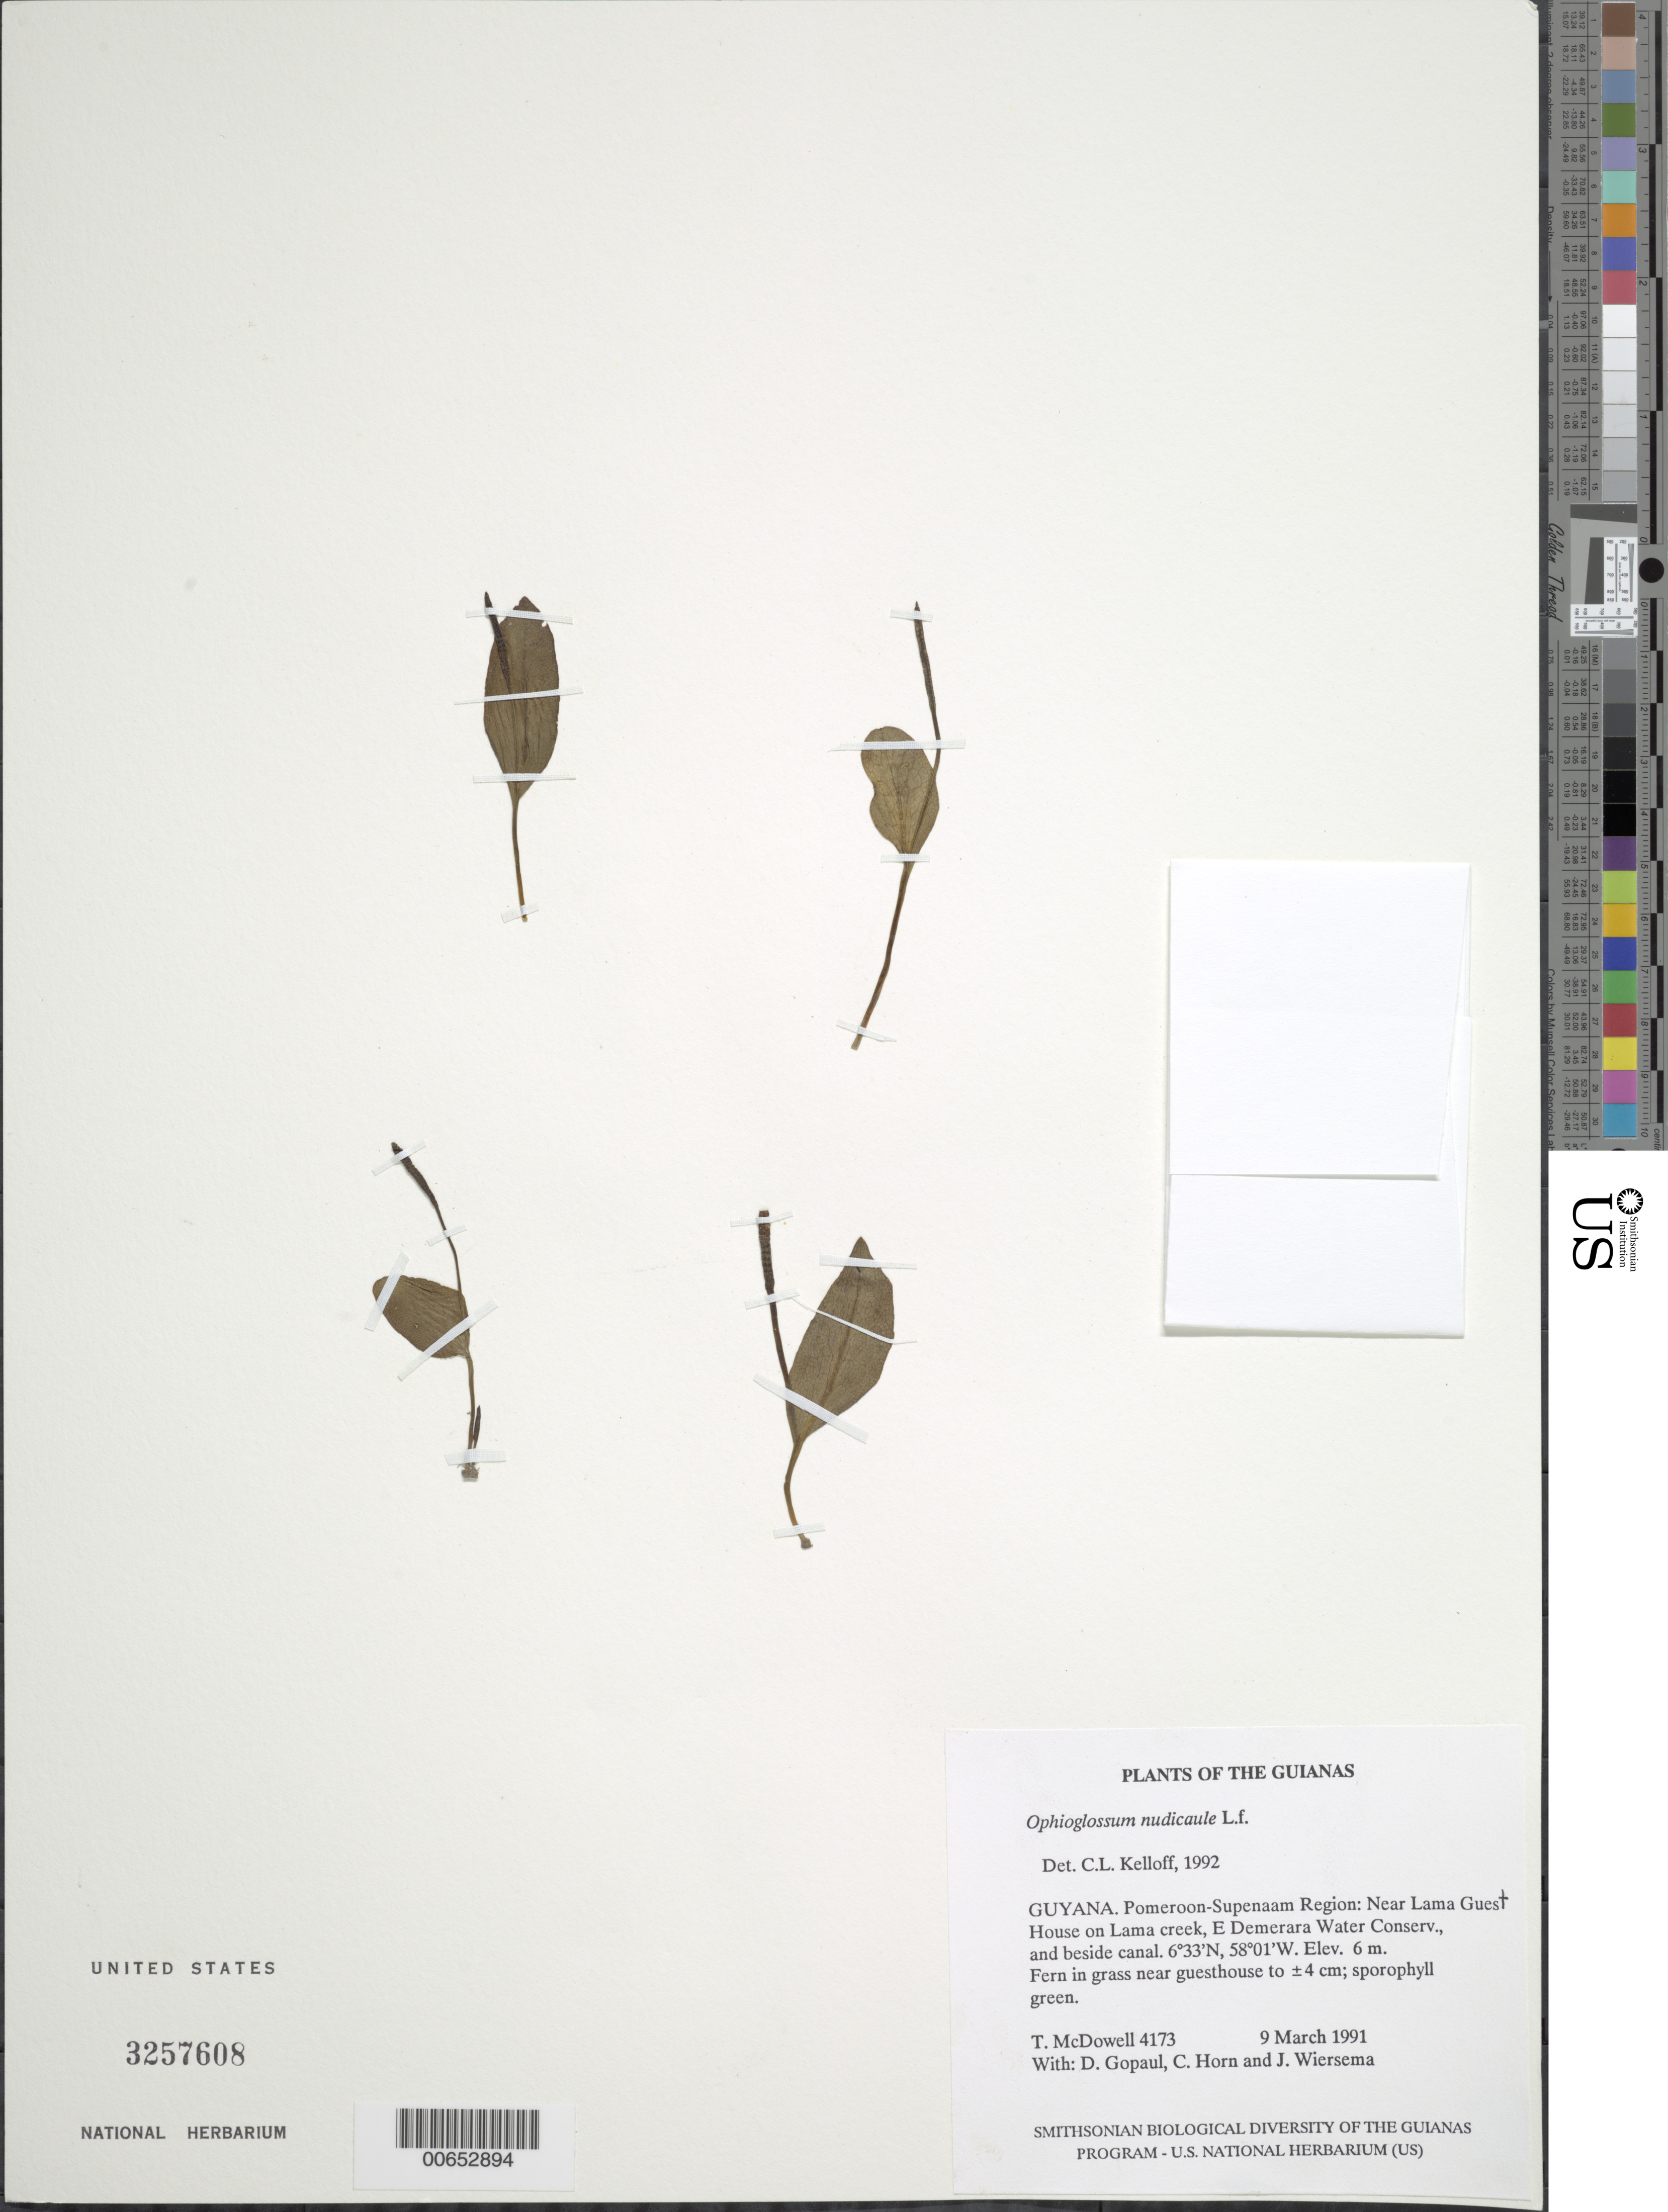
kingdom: Plantae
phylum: Tracheophyta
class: Polypodiopsida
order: Ophioglossales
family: Ophioglossaceae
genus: Ophioglossum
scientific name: Ophioglossum nudicaule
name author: L. f.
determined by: Kelloff, Carol L., (US), Smithsonian Institution - National Museum of Natural History (UNITED STATES)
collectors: T. McDowell, D. Gopaul, C. N. Horn & J. H. Wiersema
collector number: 4173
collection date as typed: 9 March 1991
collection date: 1991-03-09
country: Guyana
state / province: Demerara-Mahaica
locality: Near Lama Guest House on Lama creek, E Demerara Water Conserv., and beside canal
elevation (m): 6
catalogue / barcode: US 3257608